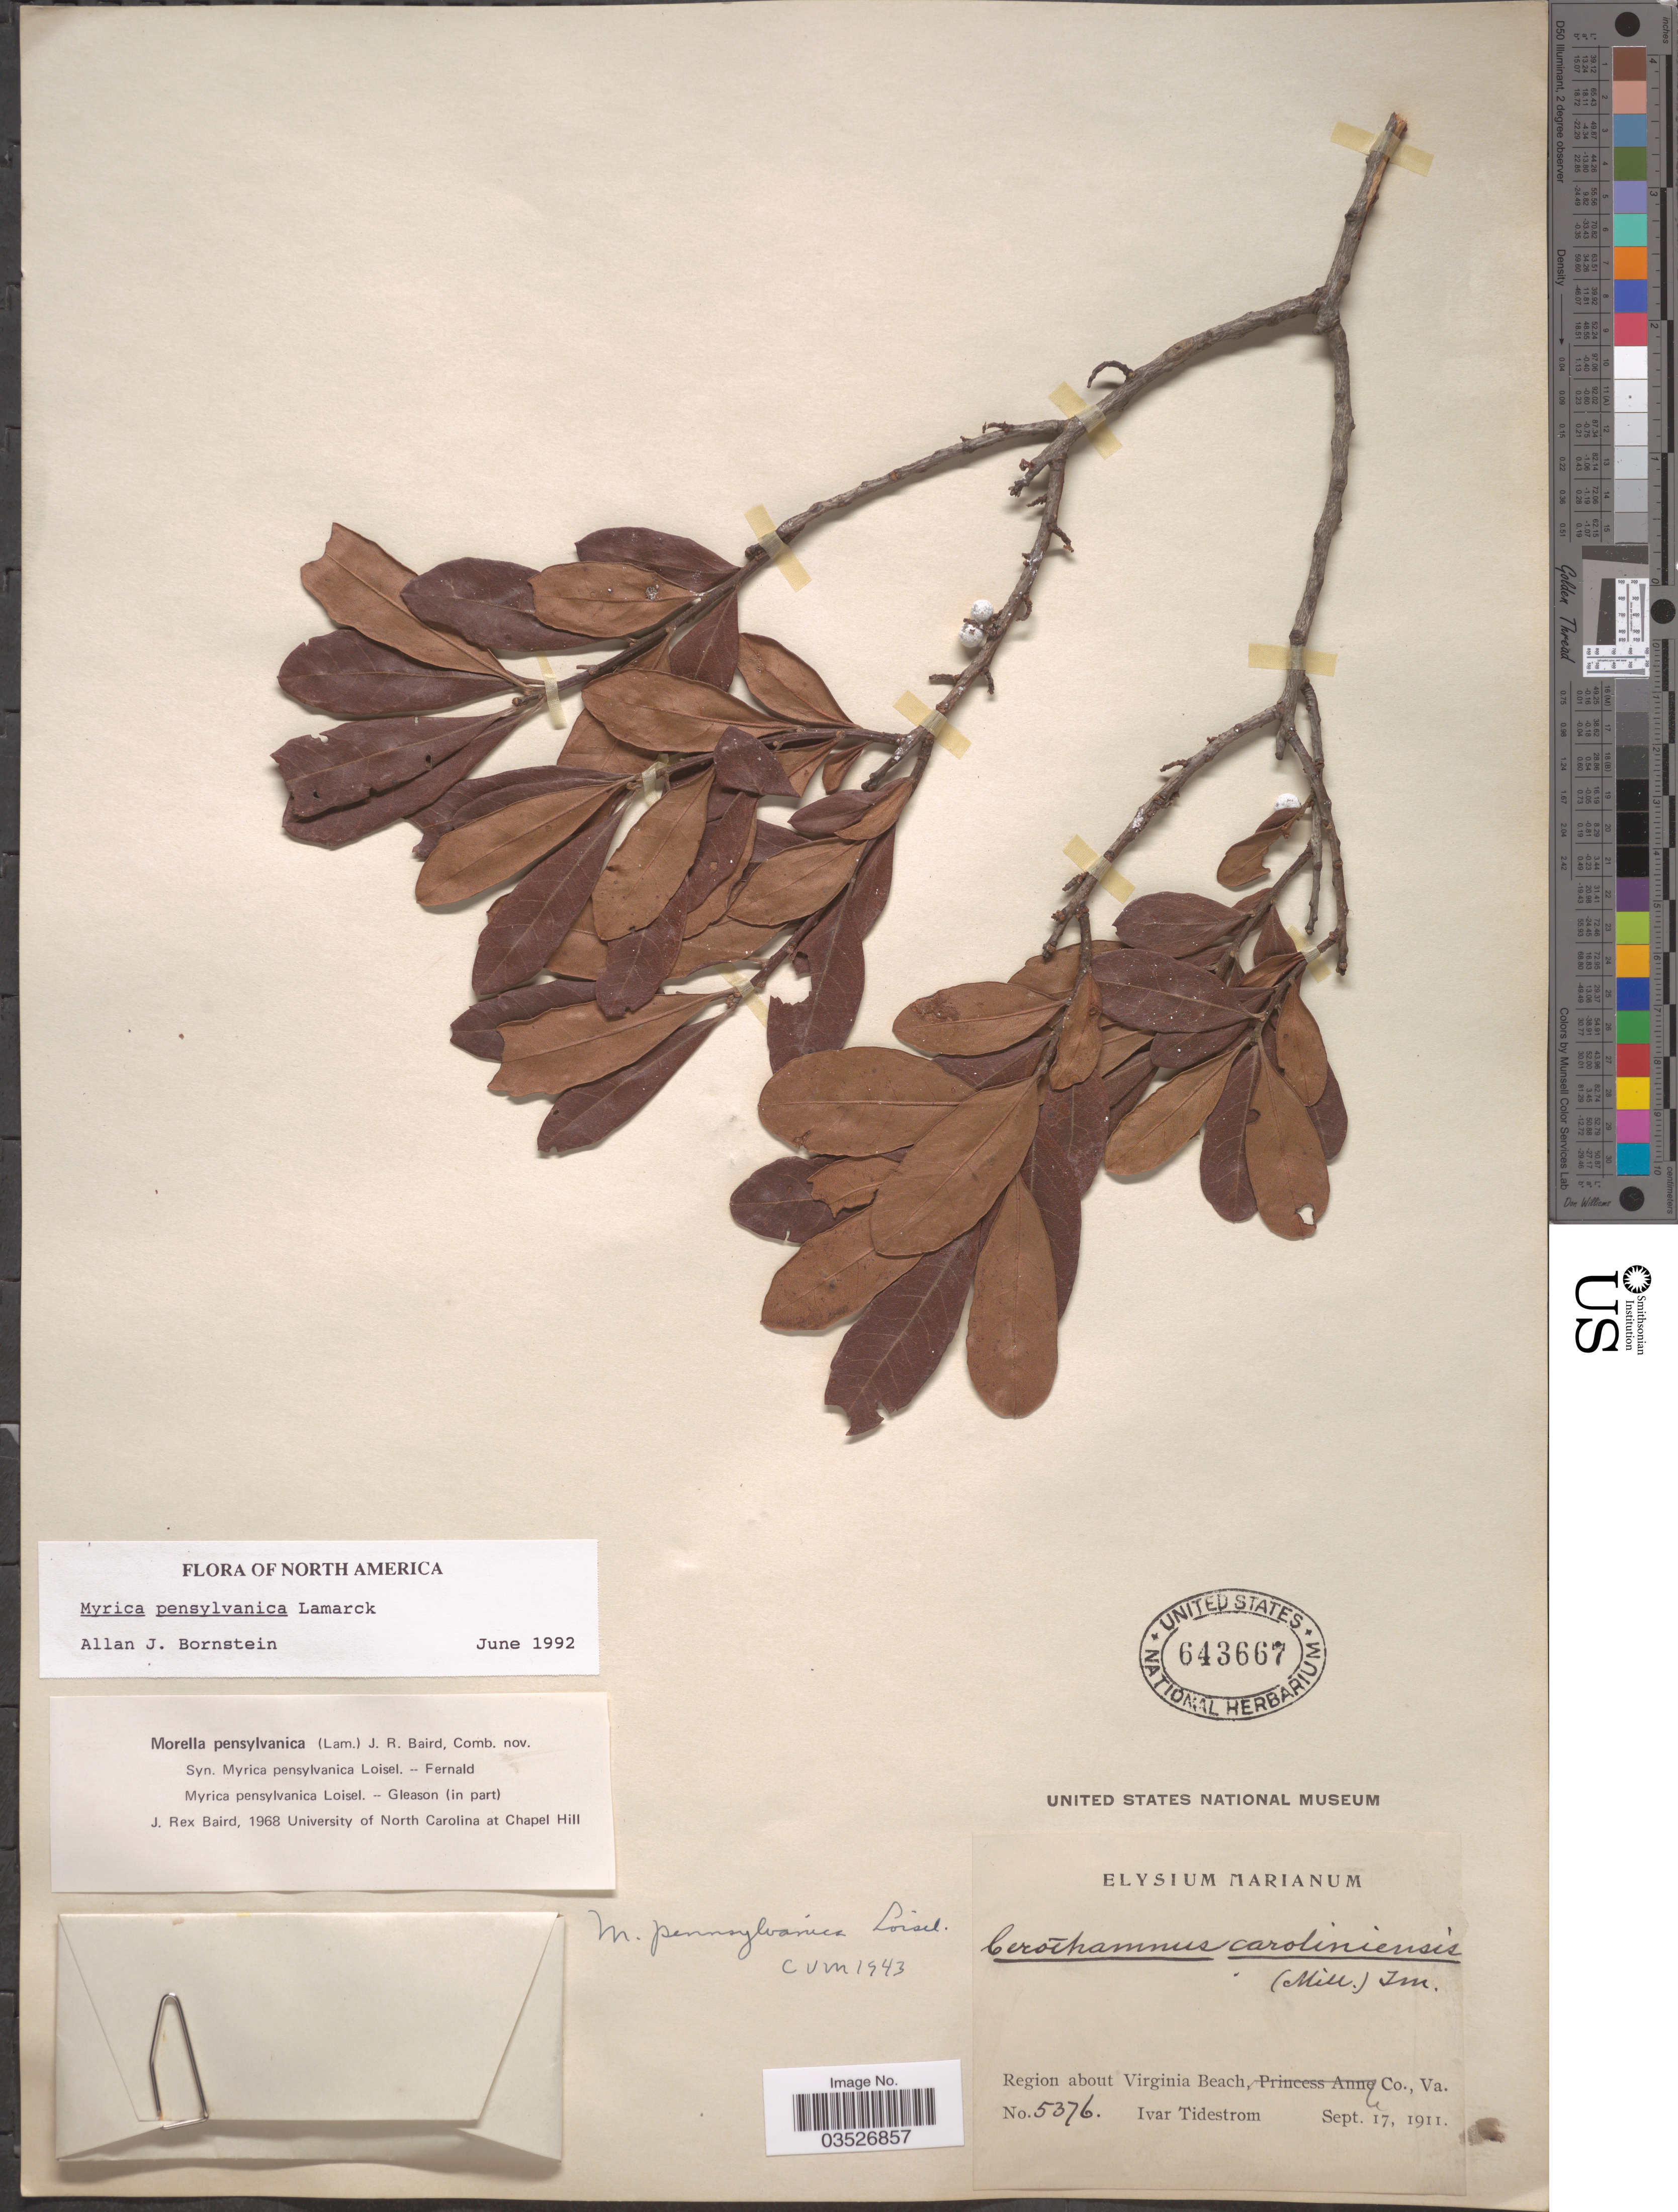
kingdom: Plantae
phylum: Tracheophyta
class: Magnoliopsida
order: Fagales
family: Myricaceae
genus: Morella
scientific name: Morella pensylvanica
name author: (Mirb.) Kartesz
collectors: I. F. Tidestrom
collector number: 5376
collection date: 1911-09-17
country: United States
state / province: Virginia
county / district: City of Virginia Beach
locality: Region about Virginia Beach.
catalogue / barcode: US 643667